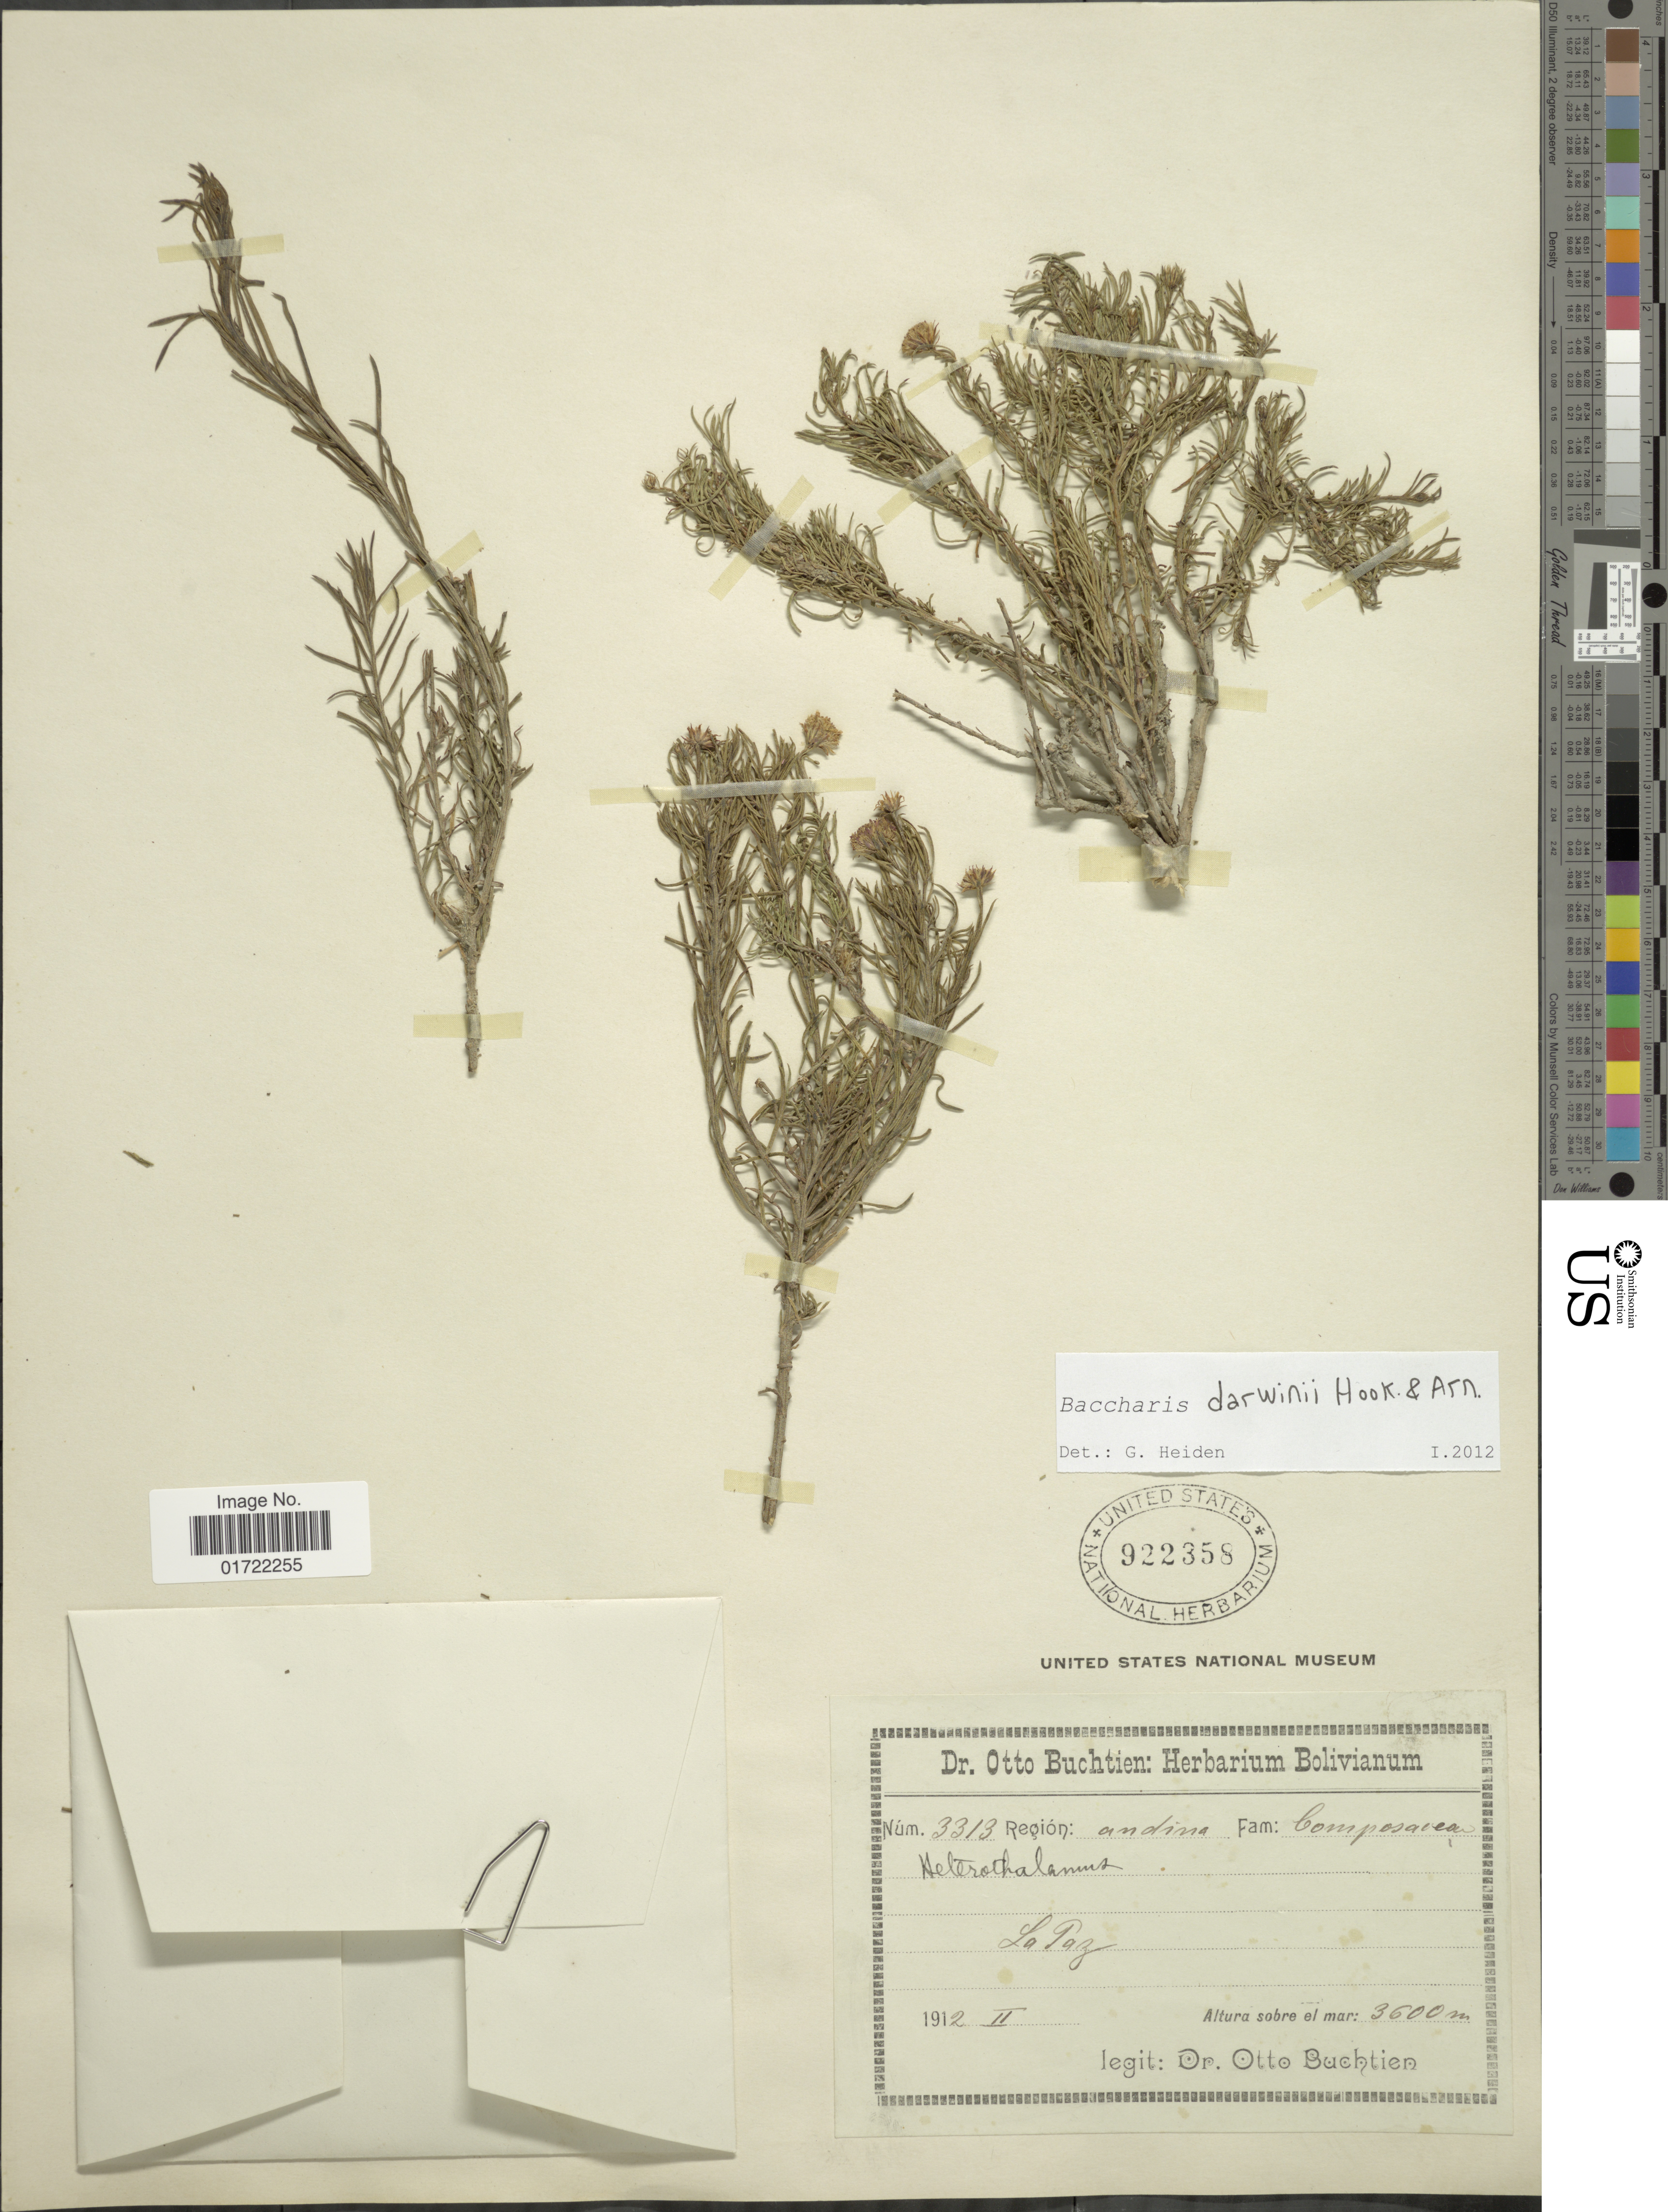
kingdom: Plantae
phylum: Tracheophyta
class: Magnoliopsida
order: Asterales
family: Asteraceae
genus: Baccharis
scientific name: Baccharis darwinii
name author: Hook. & Arn.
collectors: O. Buchtien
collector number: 3313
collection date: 1912-02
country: Bolivia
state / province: La Paz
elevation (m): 3600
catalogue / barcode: US 922358